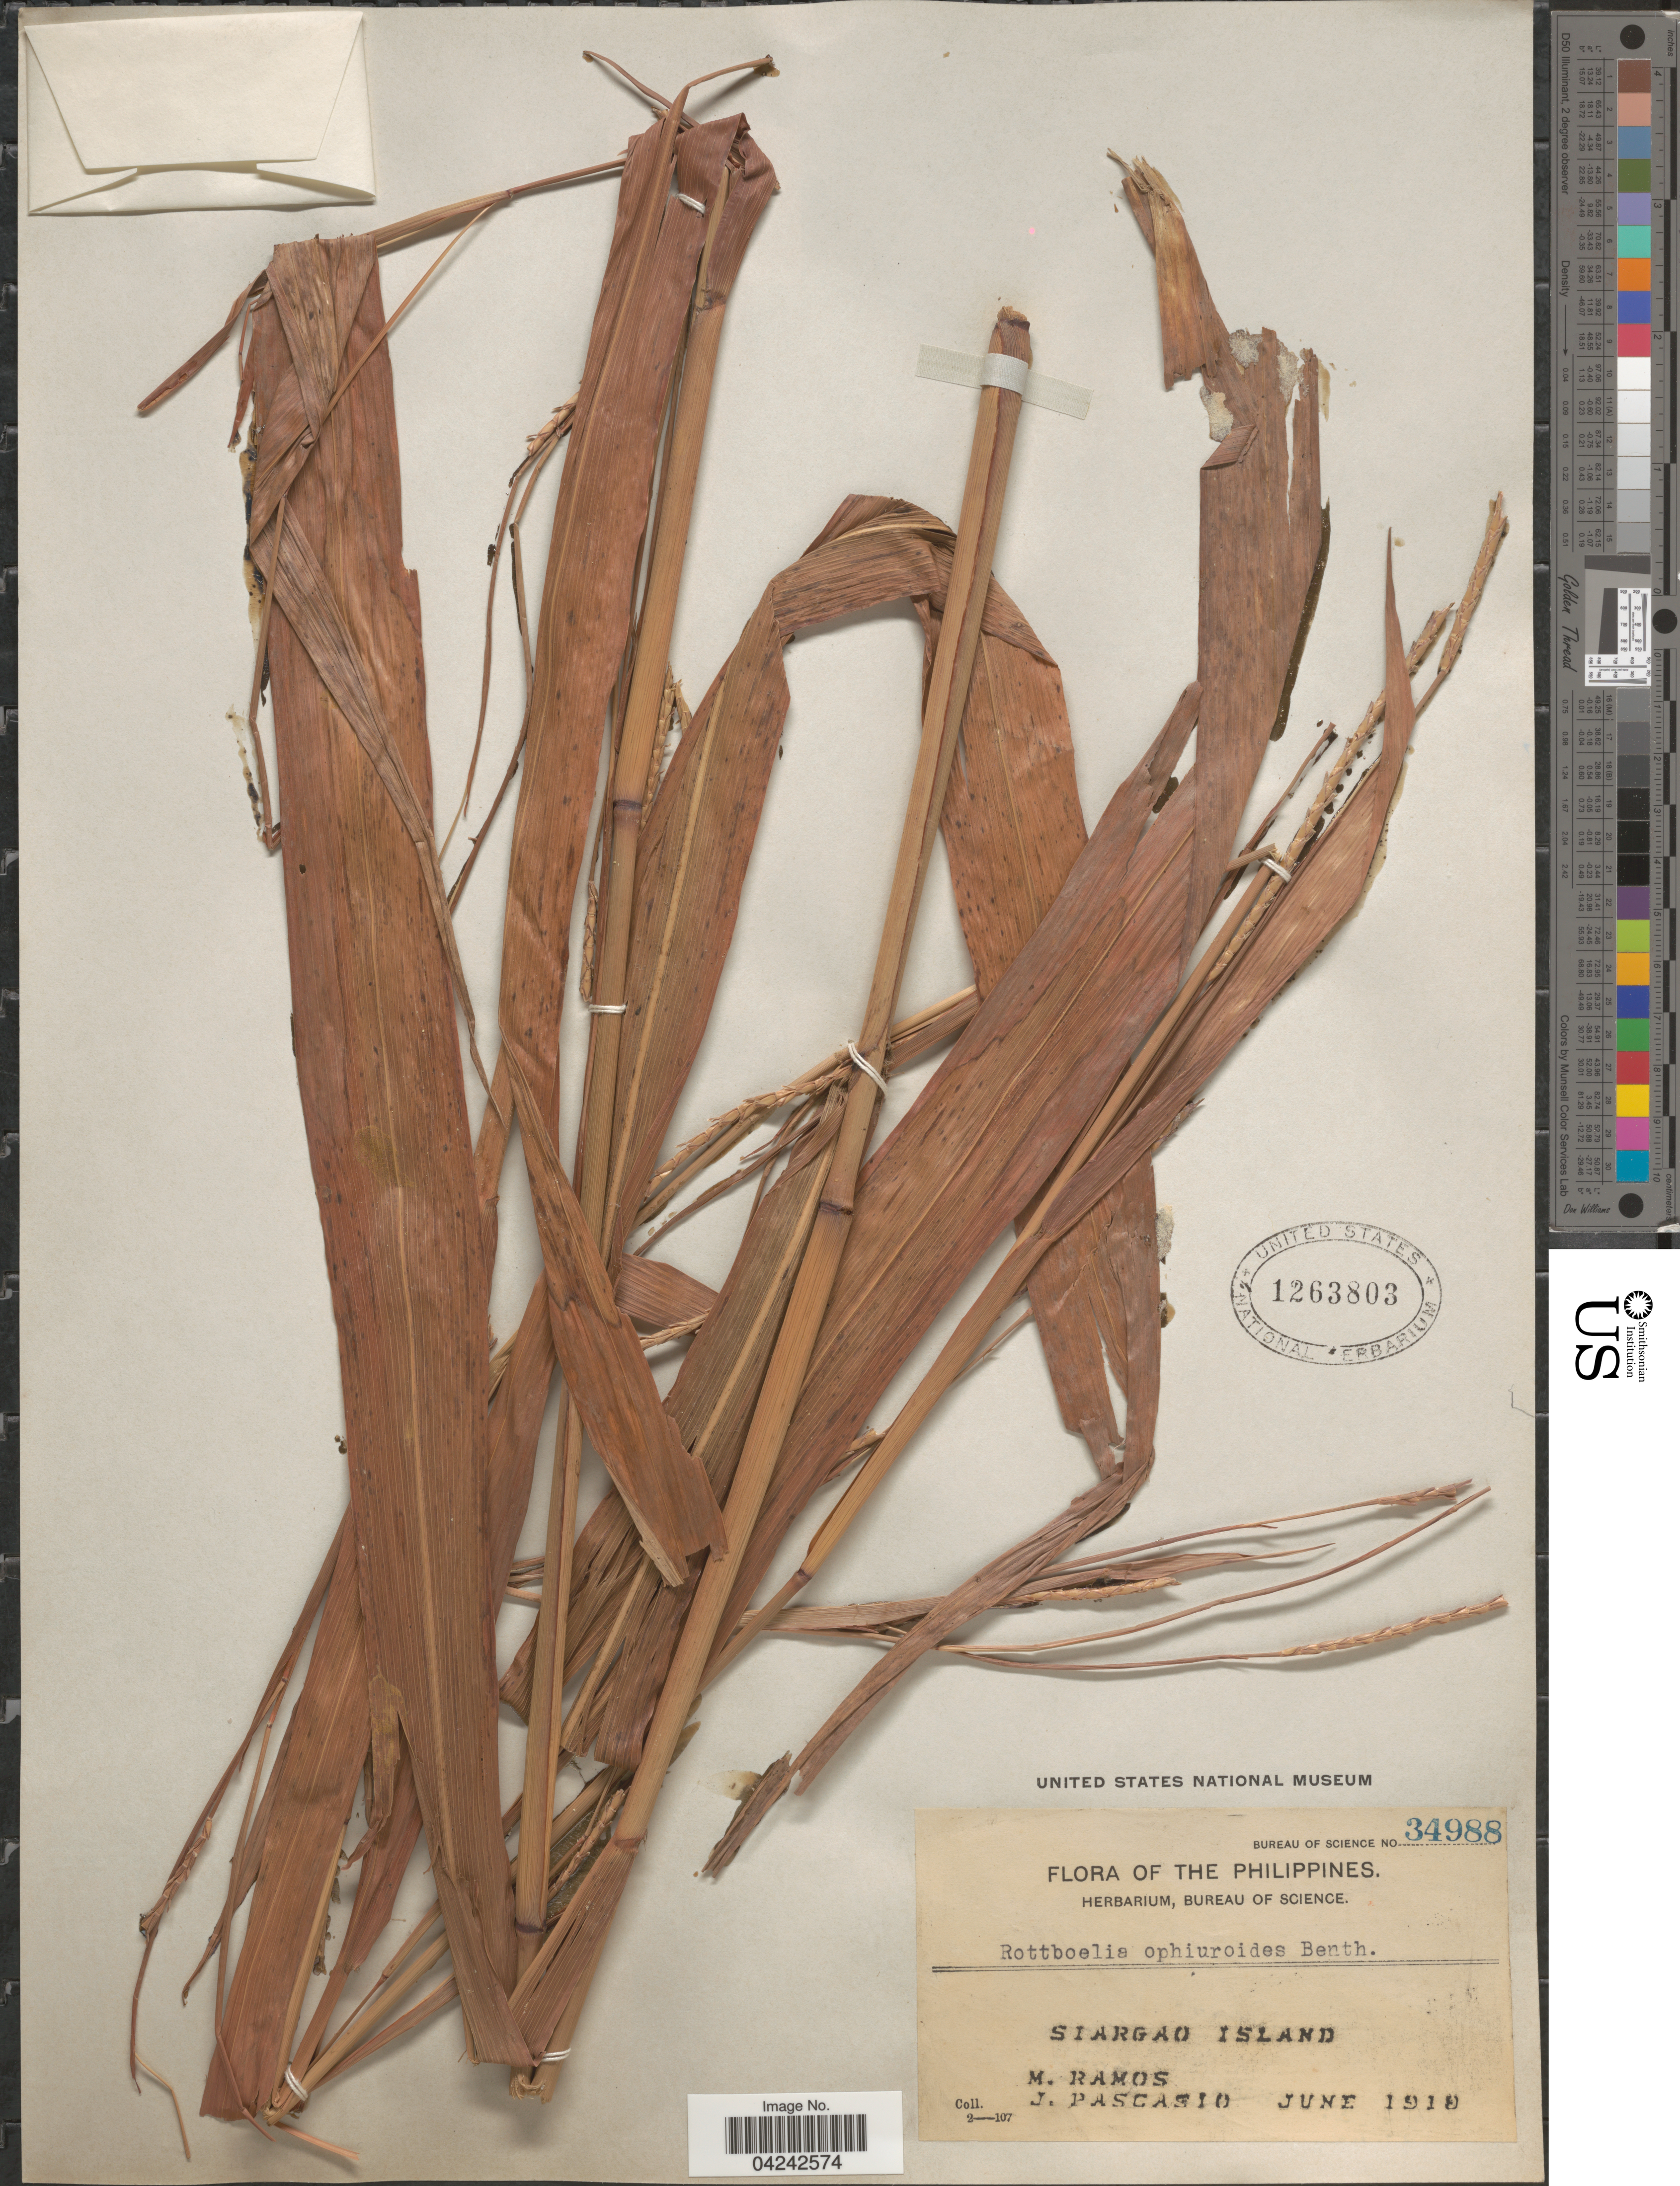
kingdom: Plantae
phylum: Tracheophyta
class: Liliopsida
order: Poales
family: Poaceae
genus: Rottboellia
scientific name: Rottboellia glandulosa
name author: Trin.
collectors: M. Ramos & J. Pascasio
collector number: Bureau of Science 34988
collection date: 1910-06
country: Philippines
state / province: Caraga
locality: Siargao Island.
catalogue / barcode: US 1263803